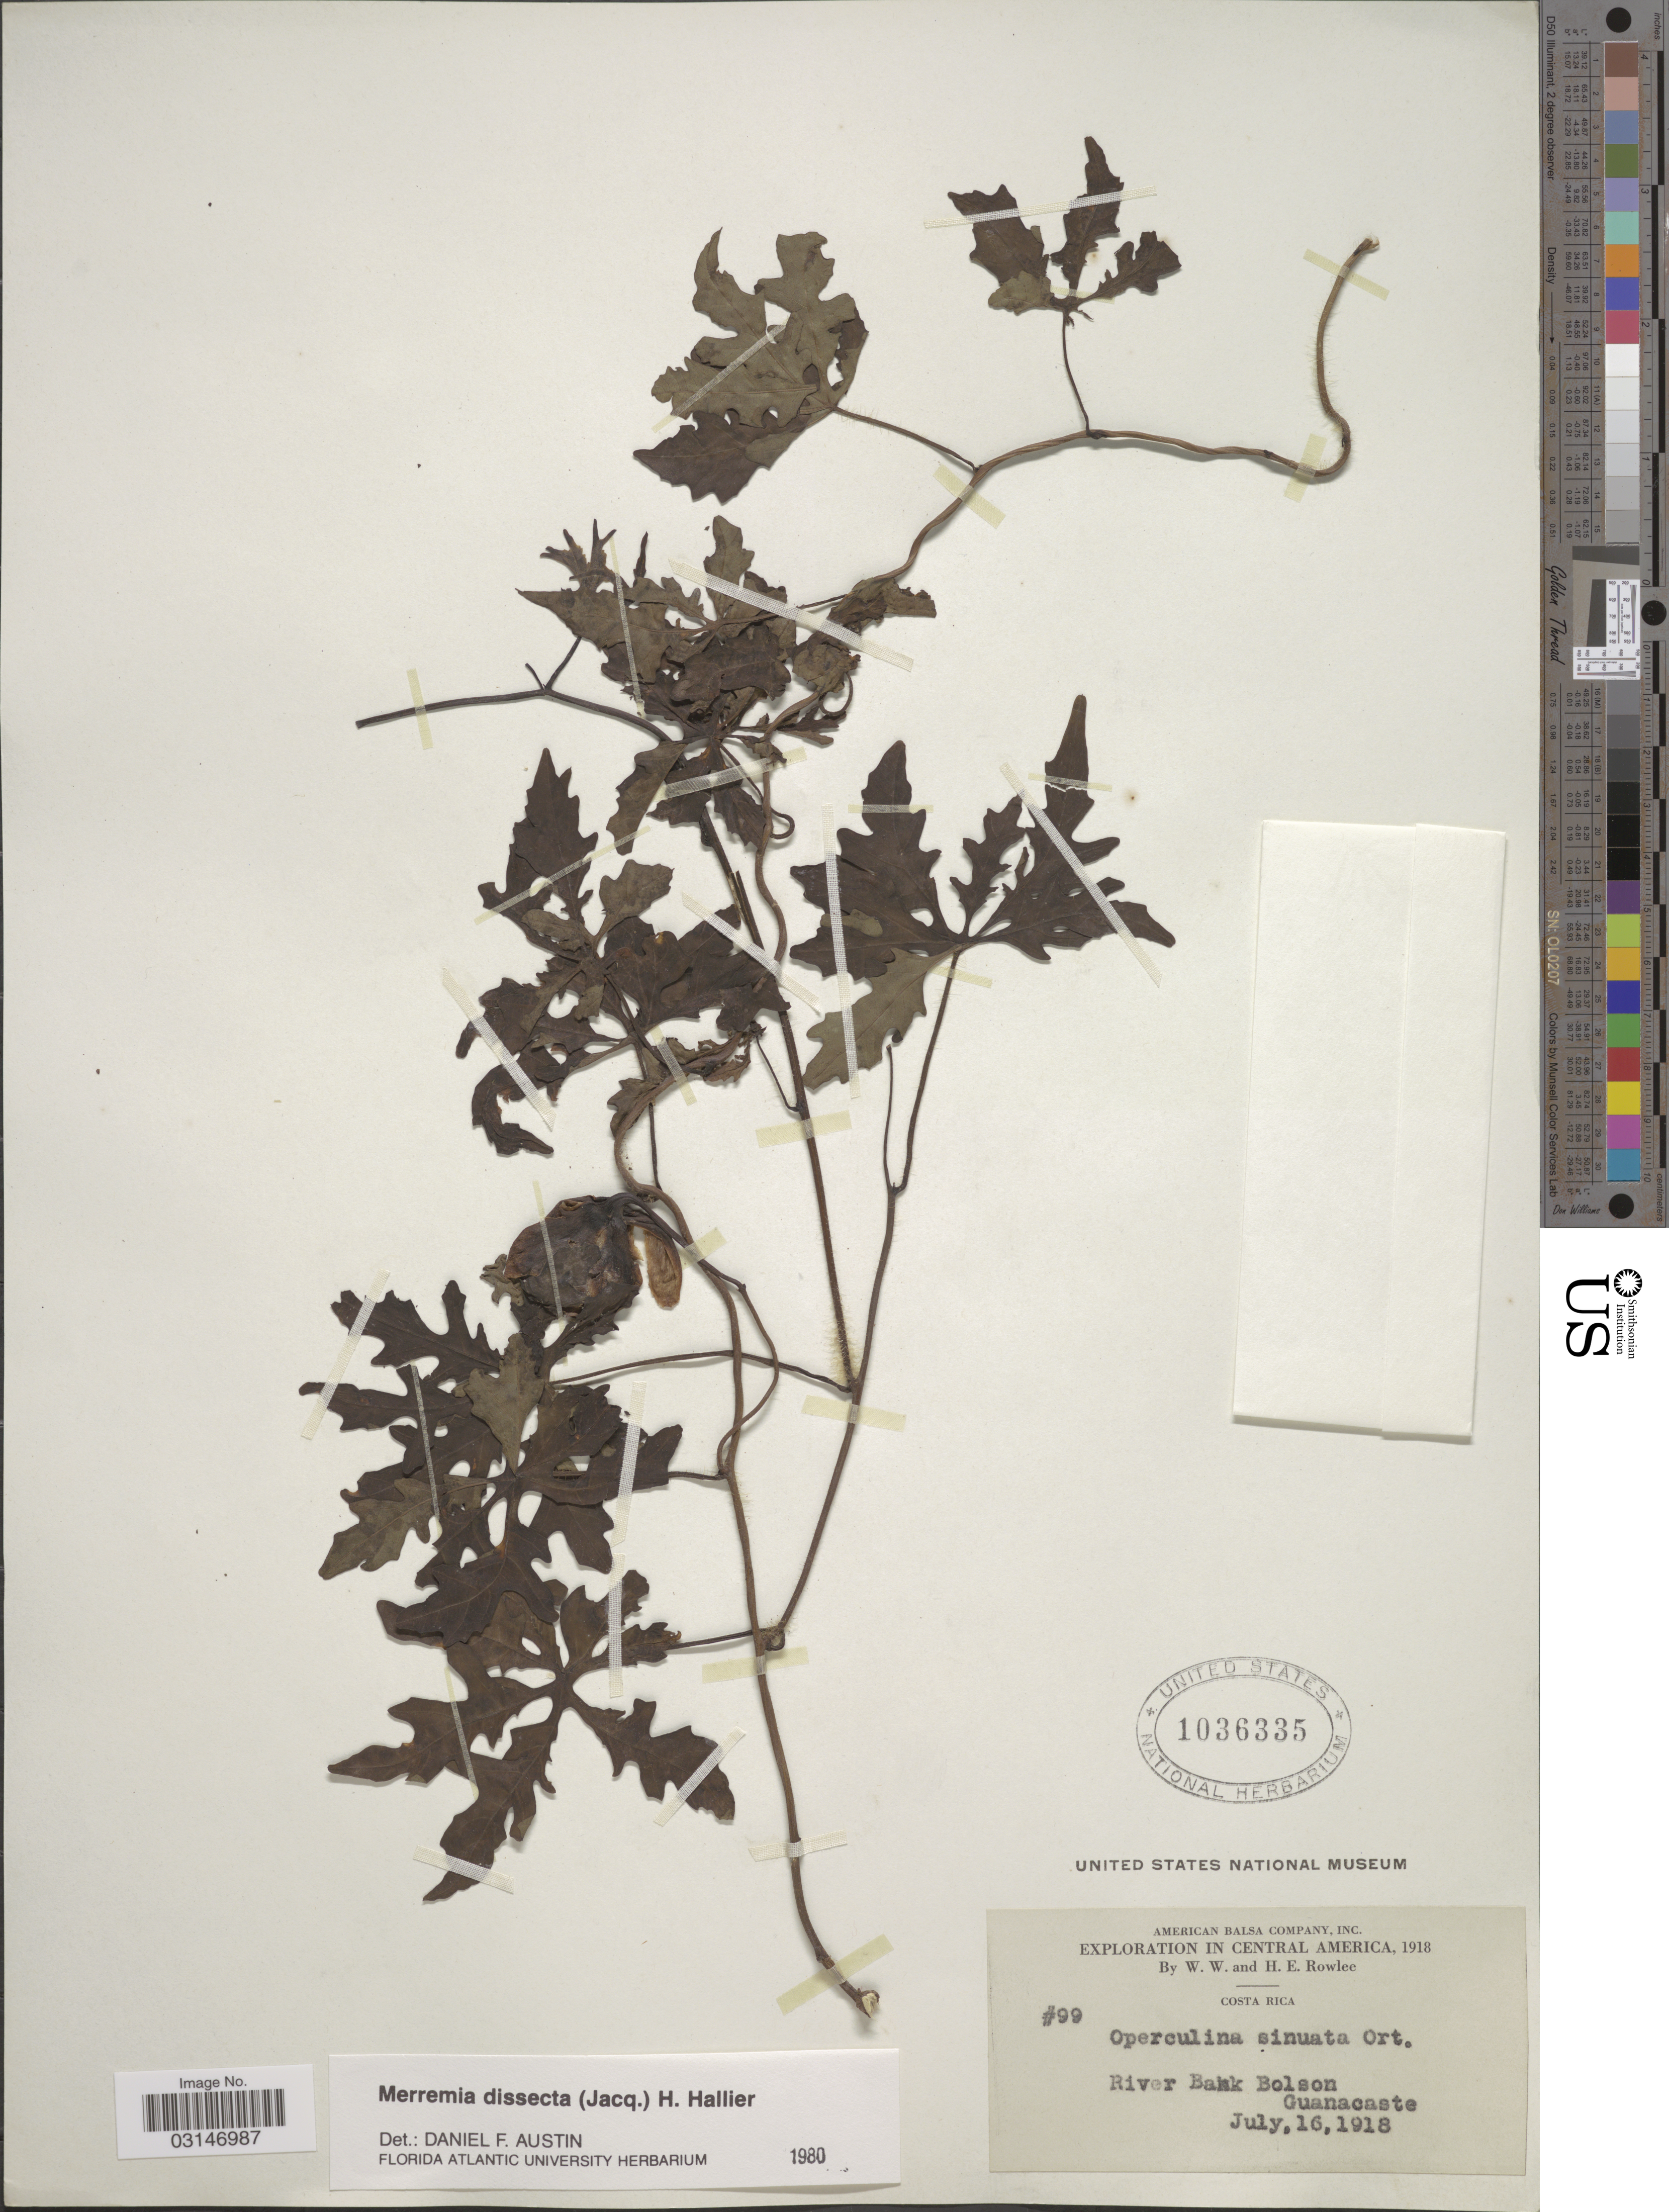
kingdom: Plantae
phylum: Tracheophyta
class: Magnoliopsida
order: Solanales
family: Convolvulaceae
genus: Distimake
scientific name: Distimake dissectus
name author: (Jacq.) A. R. Simões & Staples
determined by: Strong, Mark T., (BOT), Smithsonian Institution - National Museum of Natural History (UNITED STATES)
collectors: W. W. Rowlee & H. E. Rowlee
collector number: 99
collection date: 1918-07-16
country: Costa Rica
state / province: Guanacaste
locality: River Bank Bolson, Guanacaste.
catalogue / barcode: US 1036335